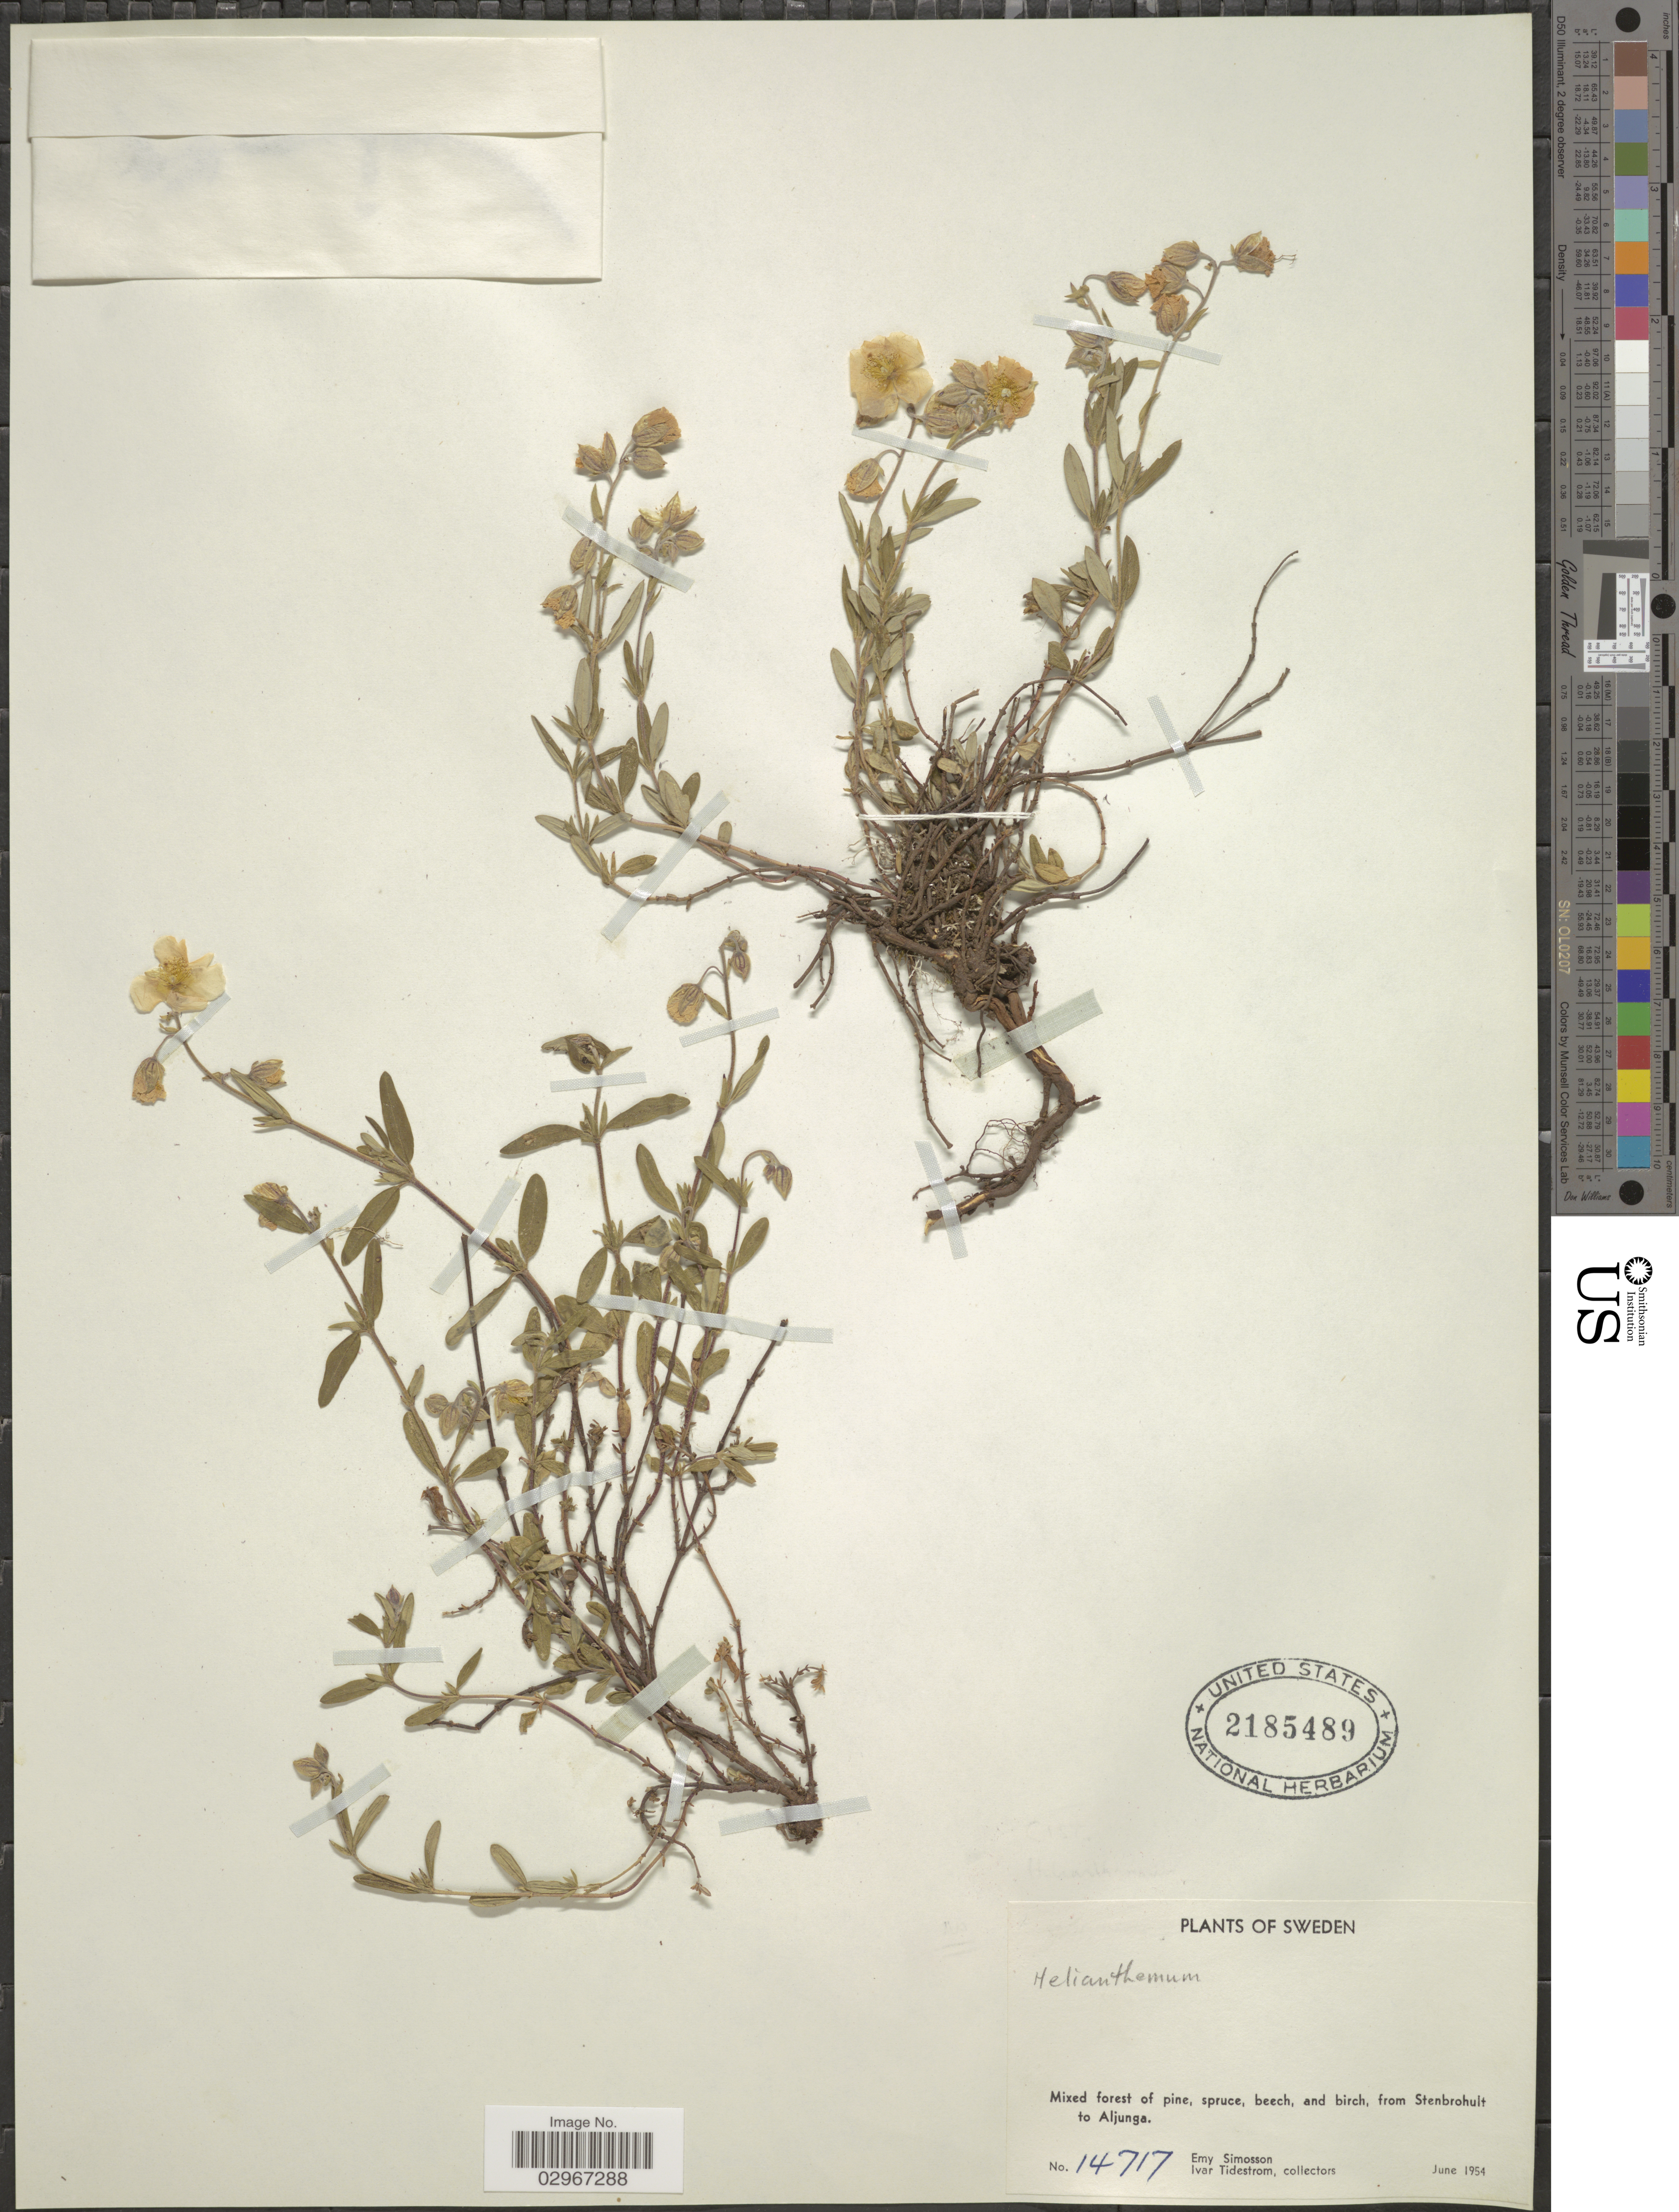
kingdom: Plantae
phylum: Tracheophyta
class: Magnoliopsida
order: Malvales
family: Cistaceae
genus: Helianthemum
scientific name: Helianthemum sp.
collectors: E. Simosson & I. F. Tidestrom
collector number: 14717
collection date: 1954-06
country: Sweden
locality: Mixed forest of pine, spruce, beech, and birch, from Stenbrohult to Aljunga.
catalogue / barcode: US 2185489